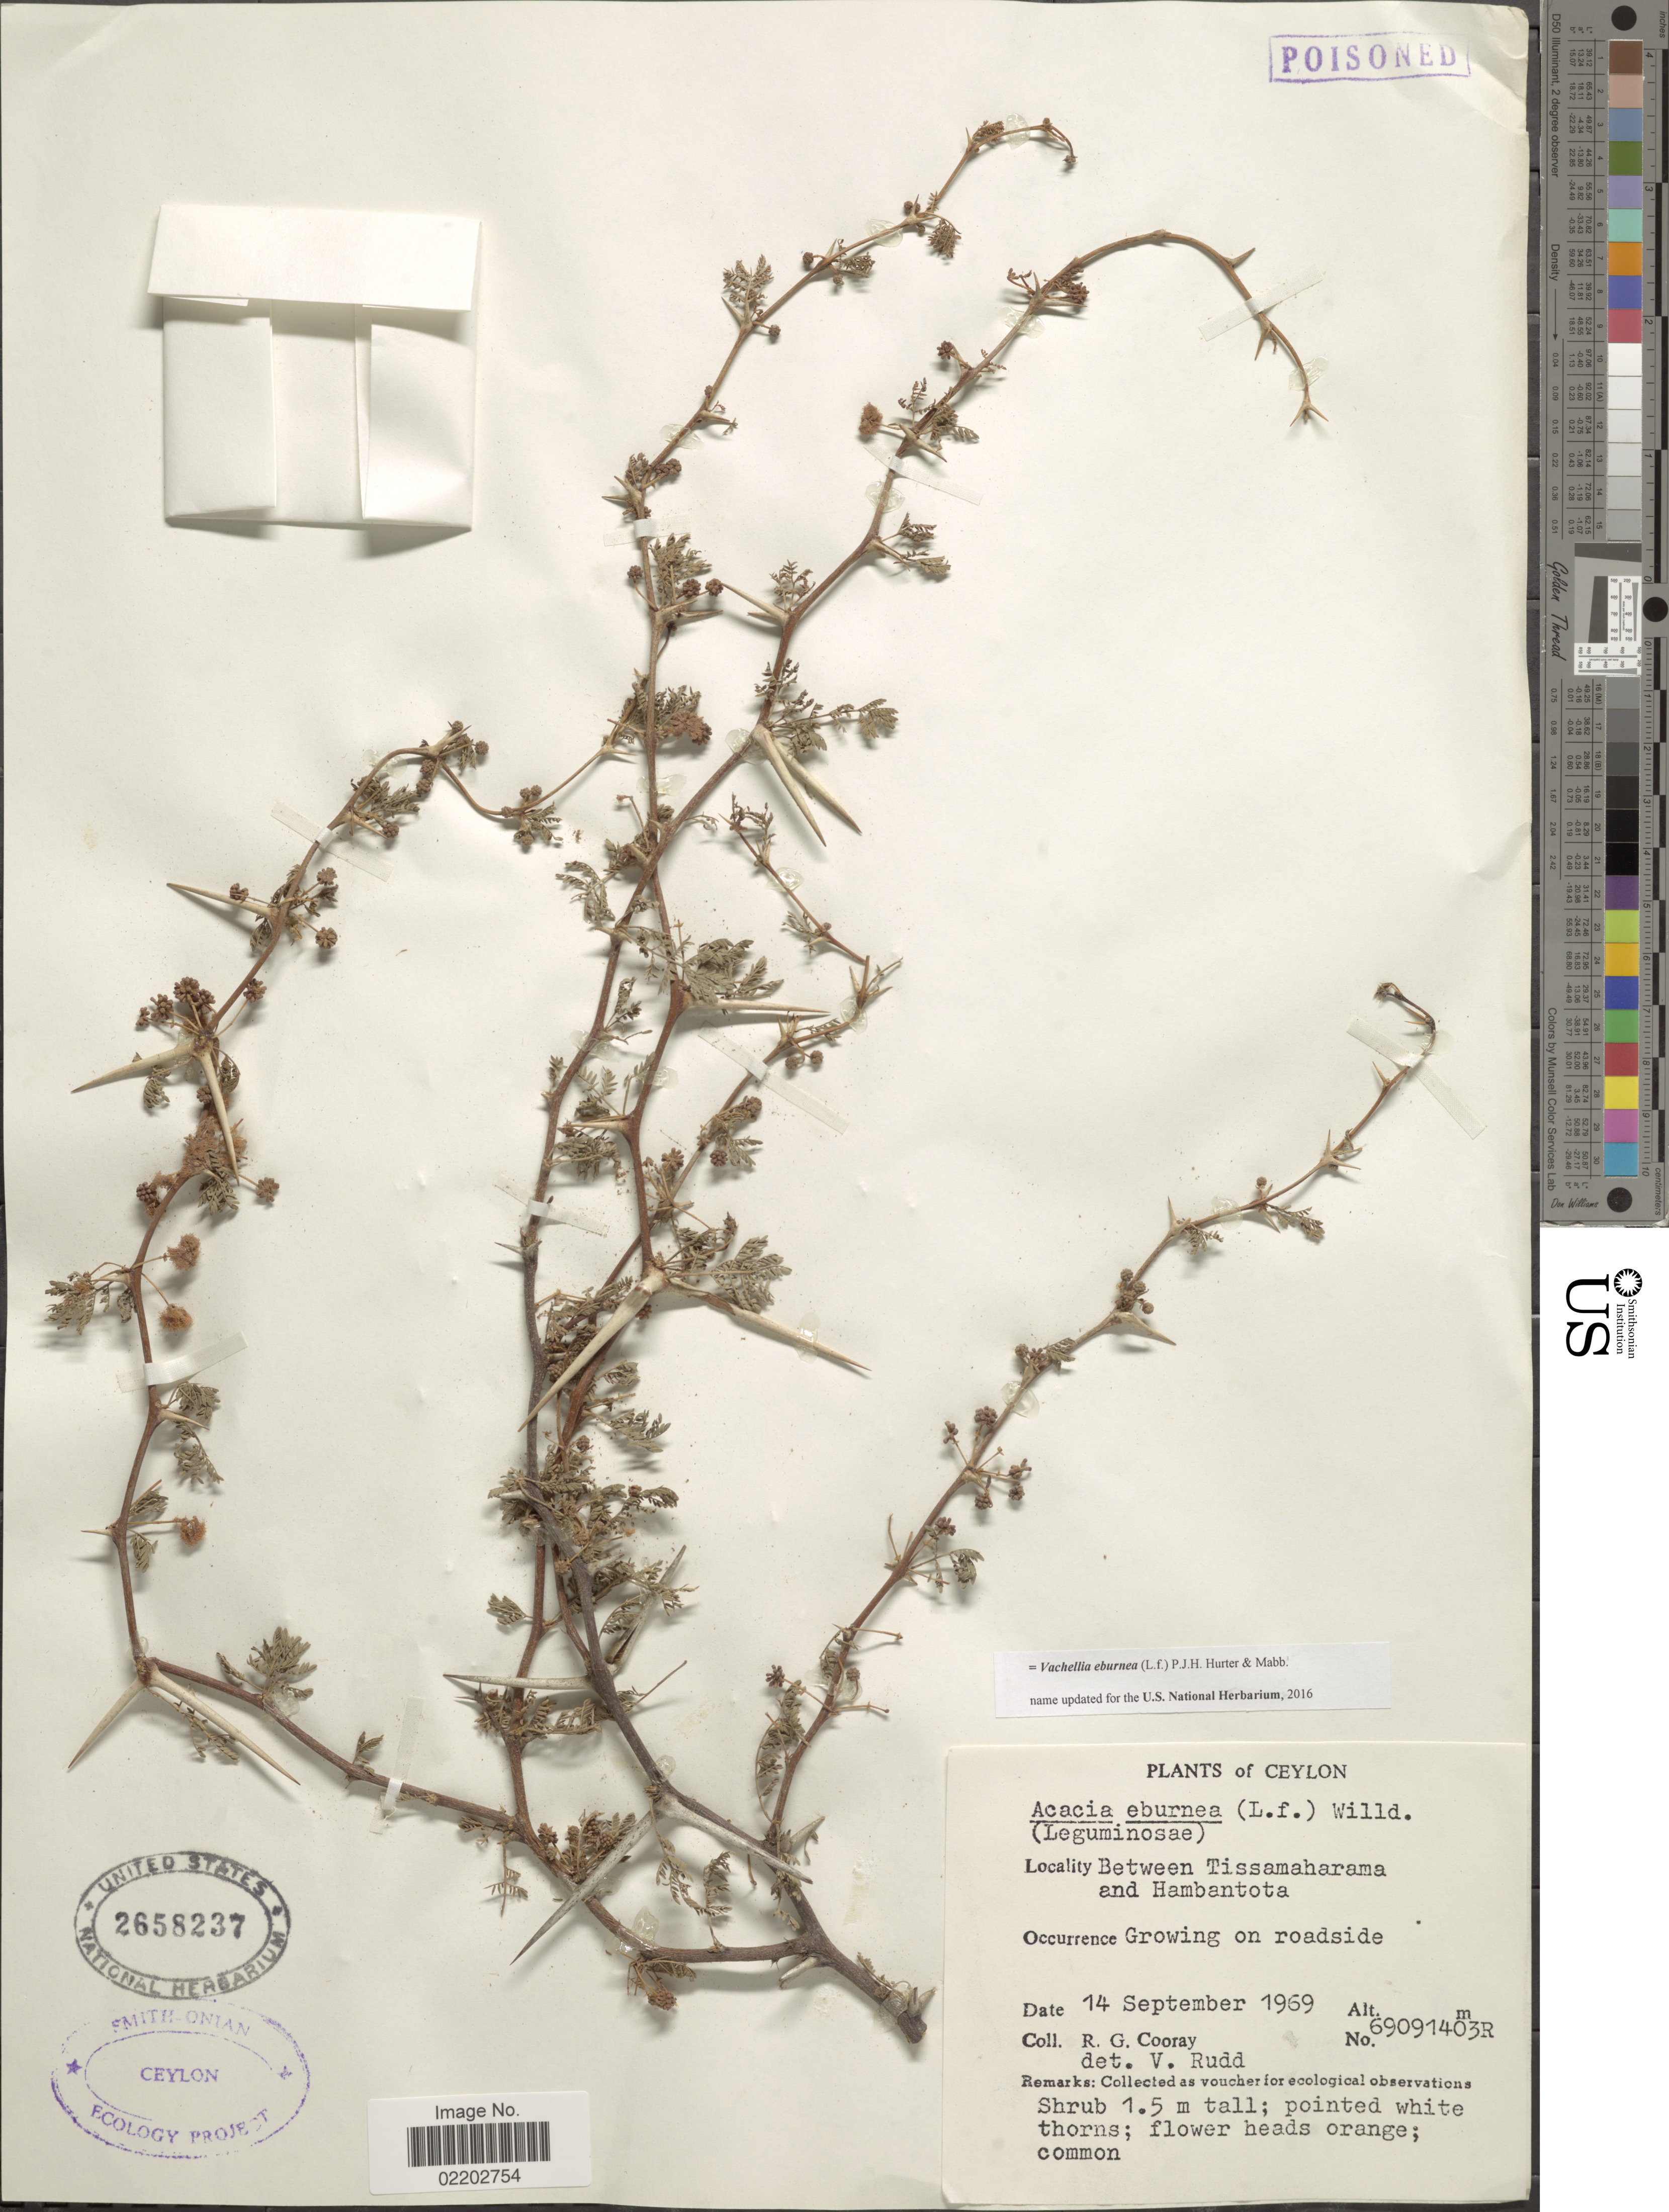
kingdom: Plantae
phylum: Tracheophyta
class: Magnoliopsida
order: Fabales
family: Fabaceae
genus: Vachellia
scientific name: Vachellia eburnea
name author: (L. f.) P.J.H. Hurter & Mabb.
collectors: R. Coorya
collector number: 69091403R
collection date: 1969-09-14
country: Sri Lanka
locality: Ceylon, between Tissamaharama and Hambantota, growing on roadside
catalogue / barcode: US 2658237